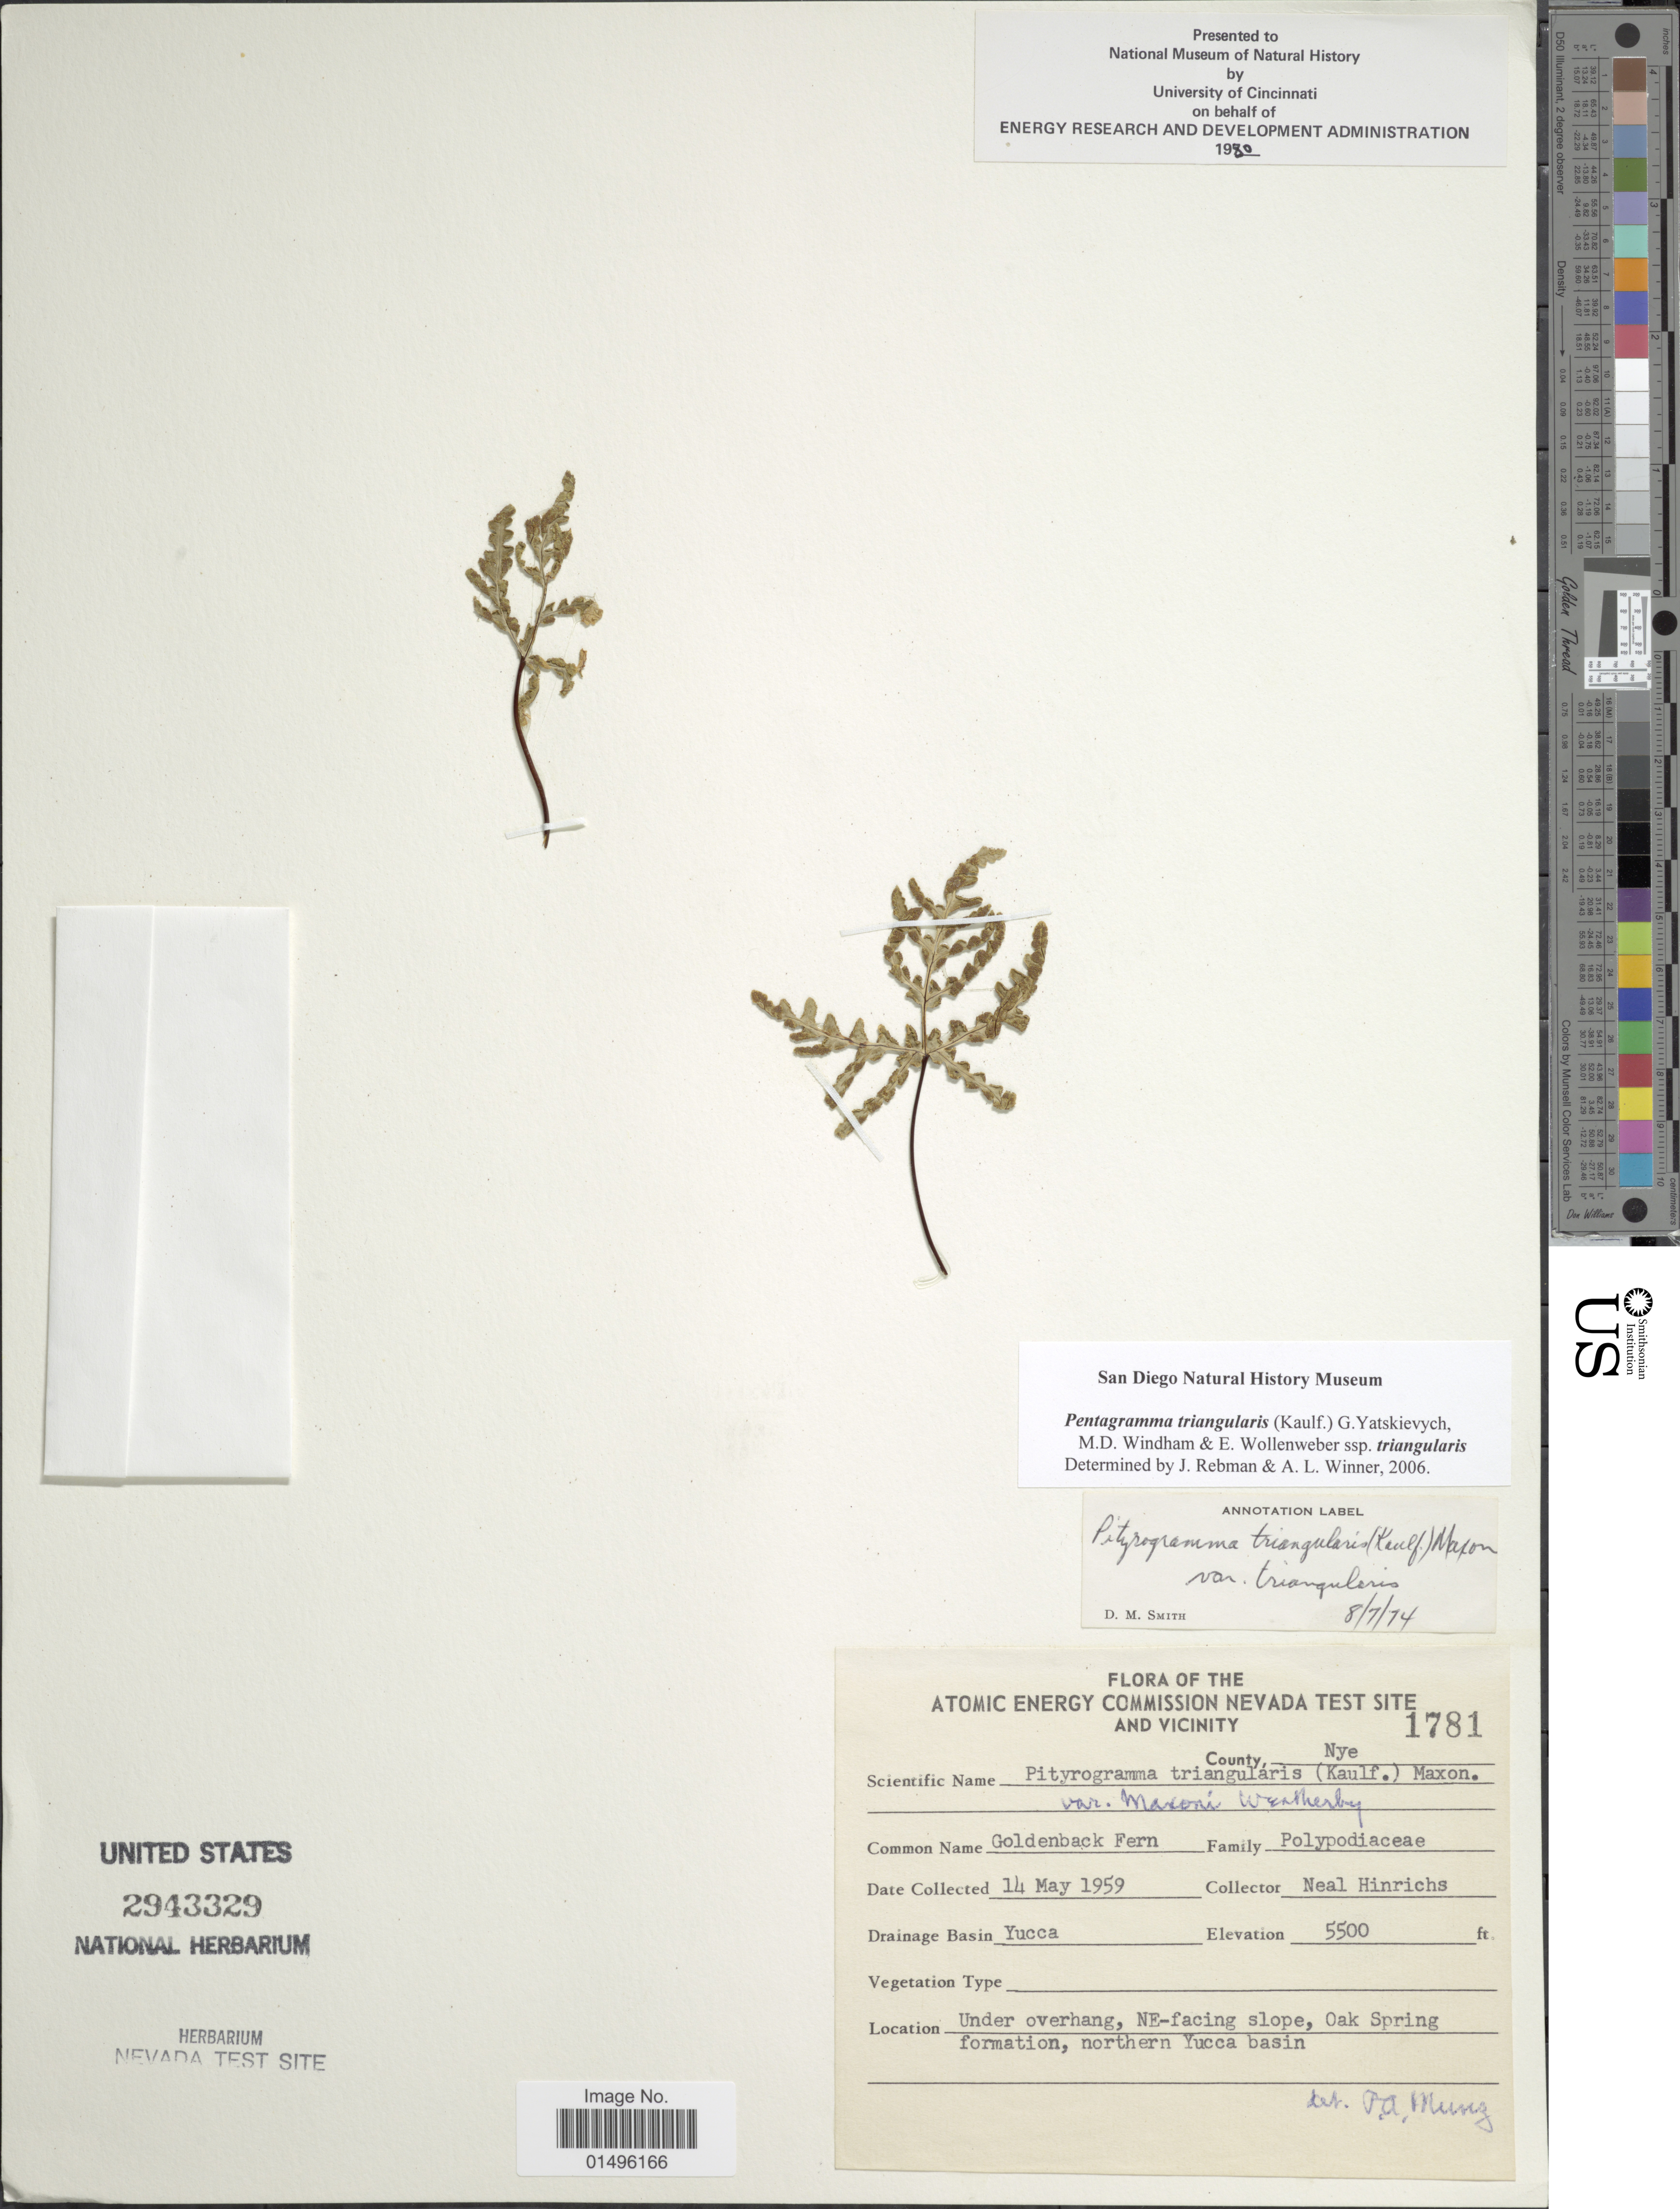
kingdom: Plantae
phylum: Tracheophyta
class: Polypodiopsida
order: Polypodiales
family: Pteridaceae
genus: Pentagramma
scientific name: Pentagramma triangularis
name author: (Kaulf.) Yatsk. et al.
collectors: N. Hinrichs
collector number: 1781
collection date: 1959-05-14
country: United States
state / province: Nevada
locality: Atomic energy Commission Nevada Test Site and Vicinity, County Nye, under overhang, NE-facing slope, Oak Spring formation, northern Yucca Basin.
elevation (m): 1676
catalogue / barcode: US 2943329